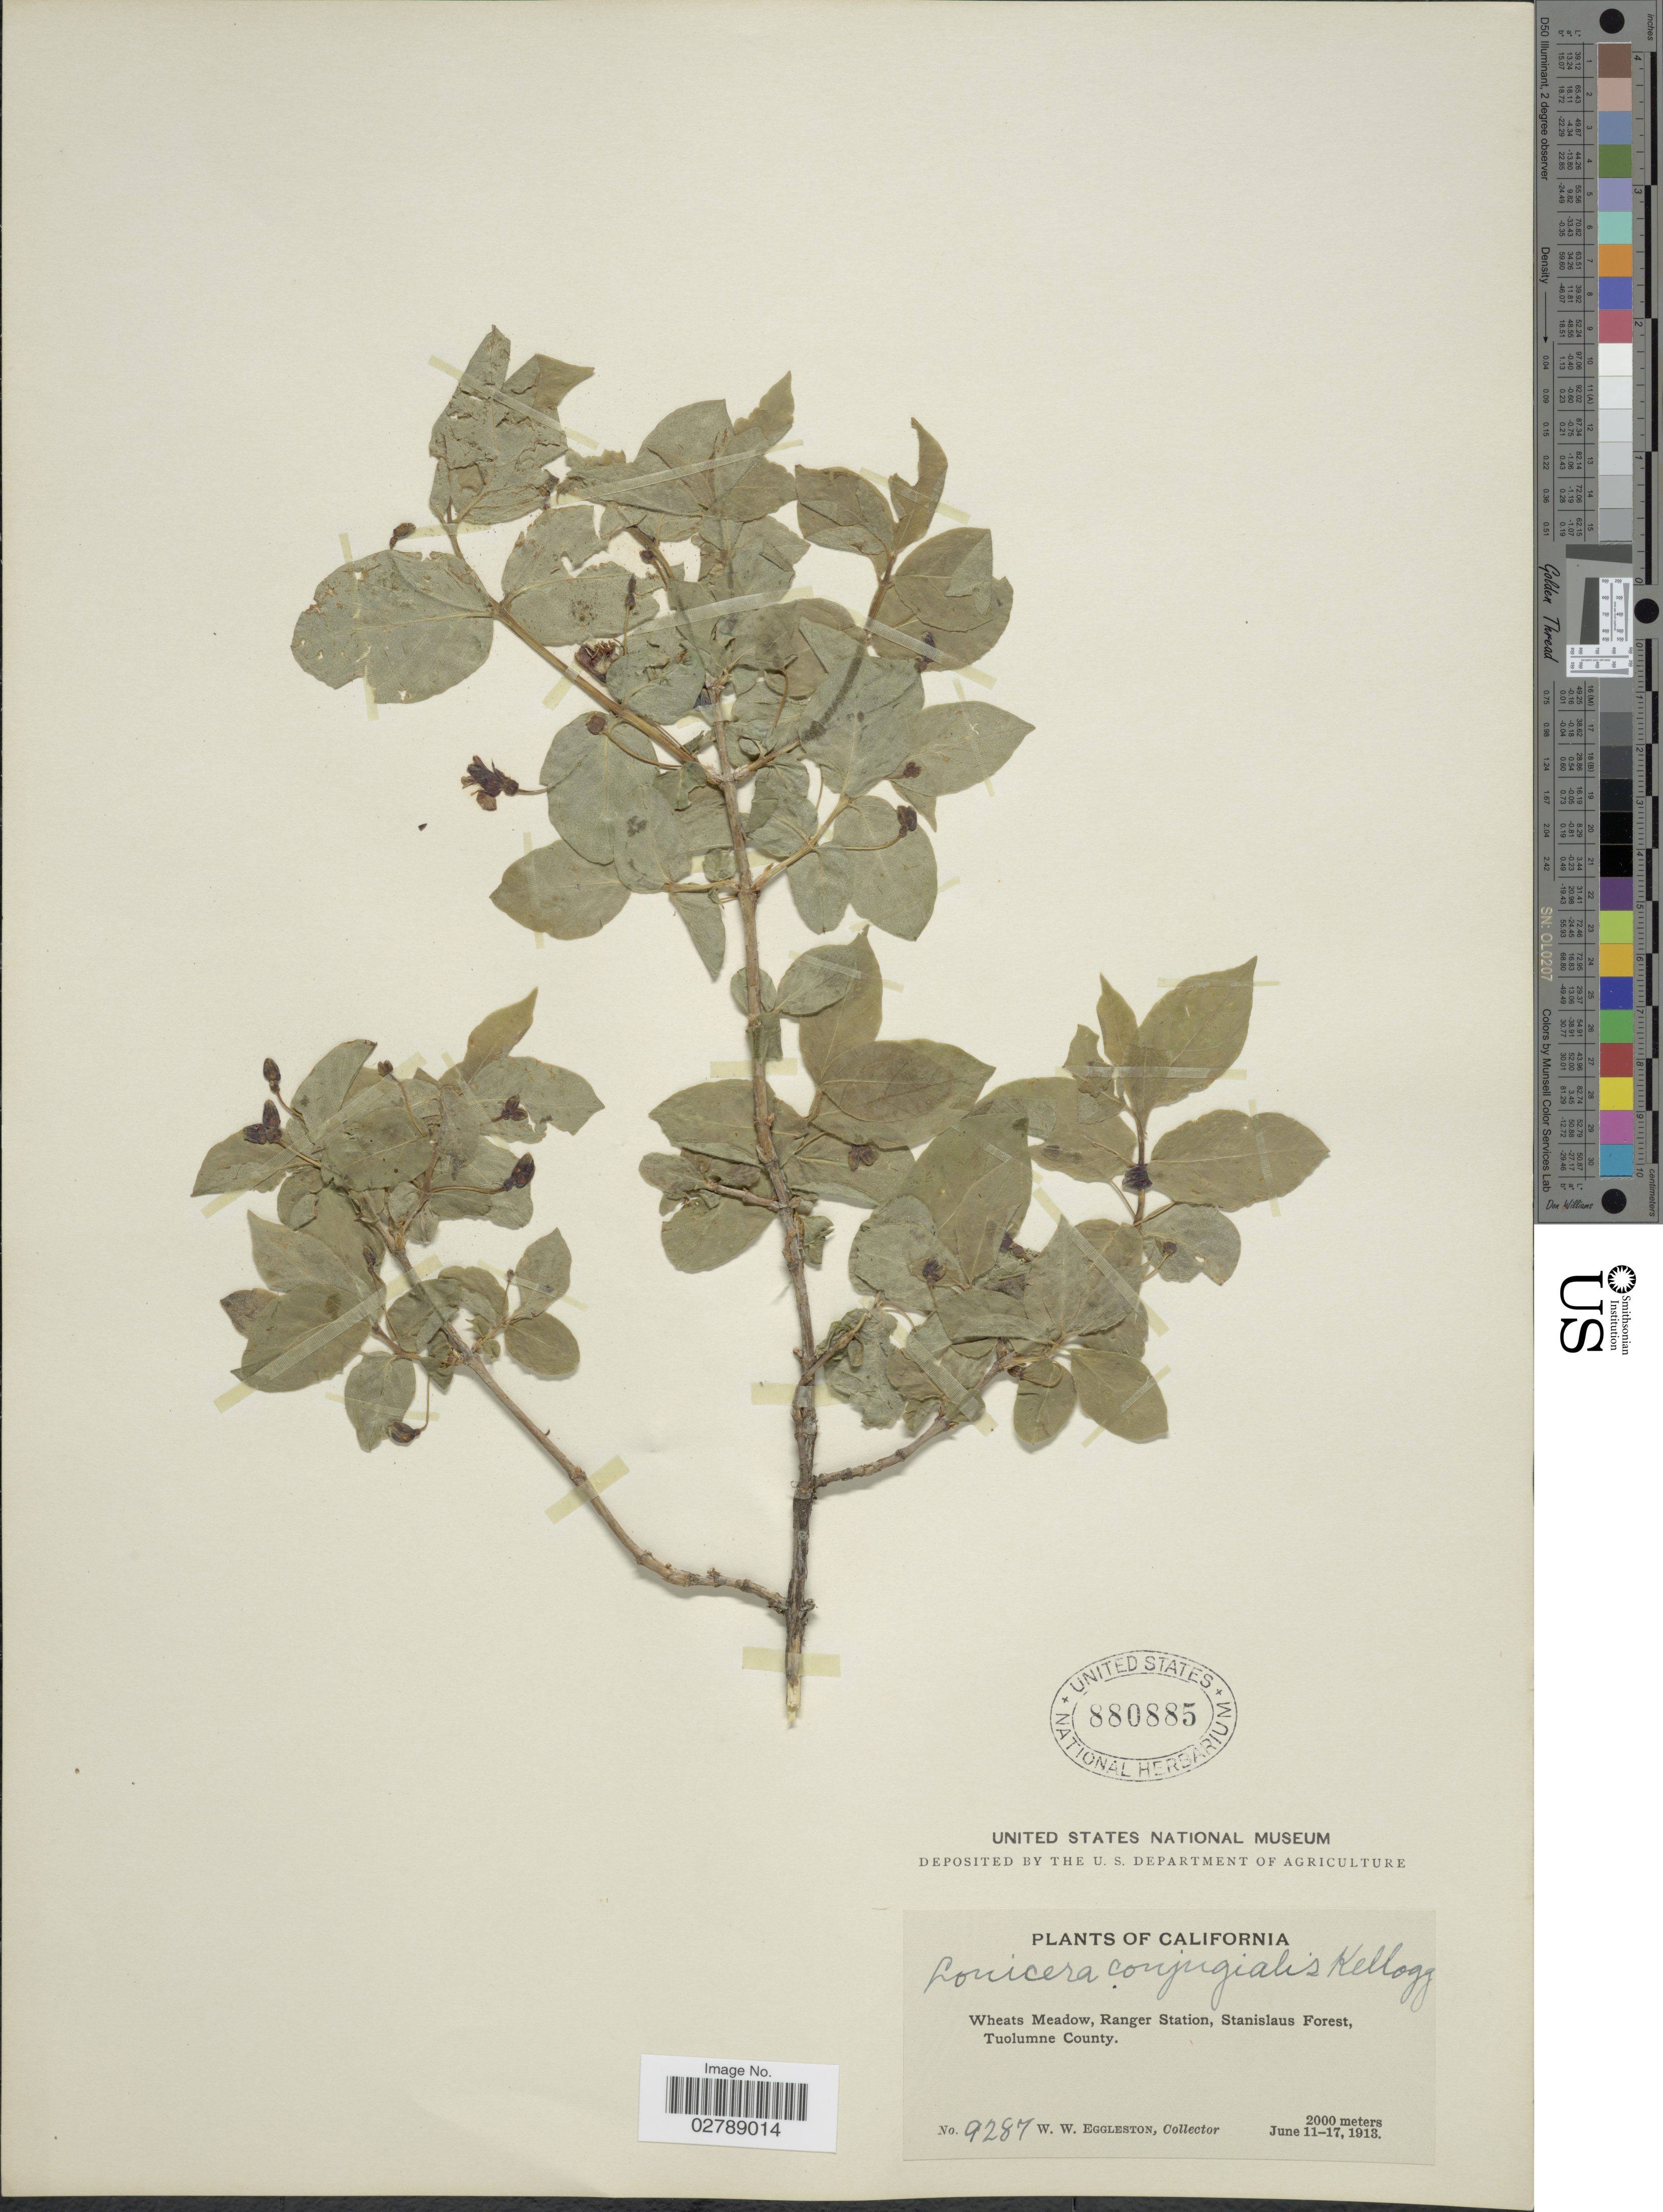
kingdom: Plantae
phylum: Tracheophyta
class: Magnoliopsida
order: Dipsacales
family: Caprifoliaceae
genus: Lonicera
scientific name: Lonicera conjugialis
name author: Kellogg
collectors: W. W. Eggleston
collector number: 9287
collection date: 1913-06-11/1913-06-17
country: United States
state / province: California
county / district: Tuolumne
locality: Wheats Meadow, Ranger Station, Stanislaus Forest, Tuolumme County.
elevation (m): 2000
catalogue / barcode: US 880885